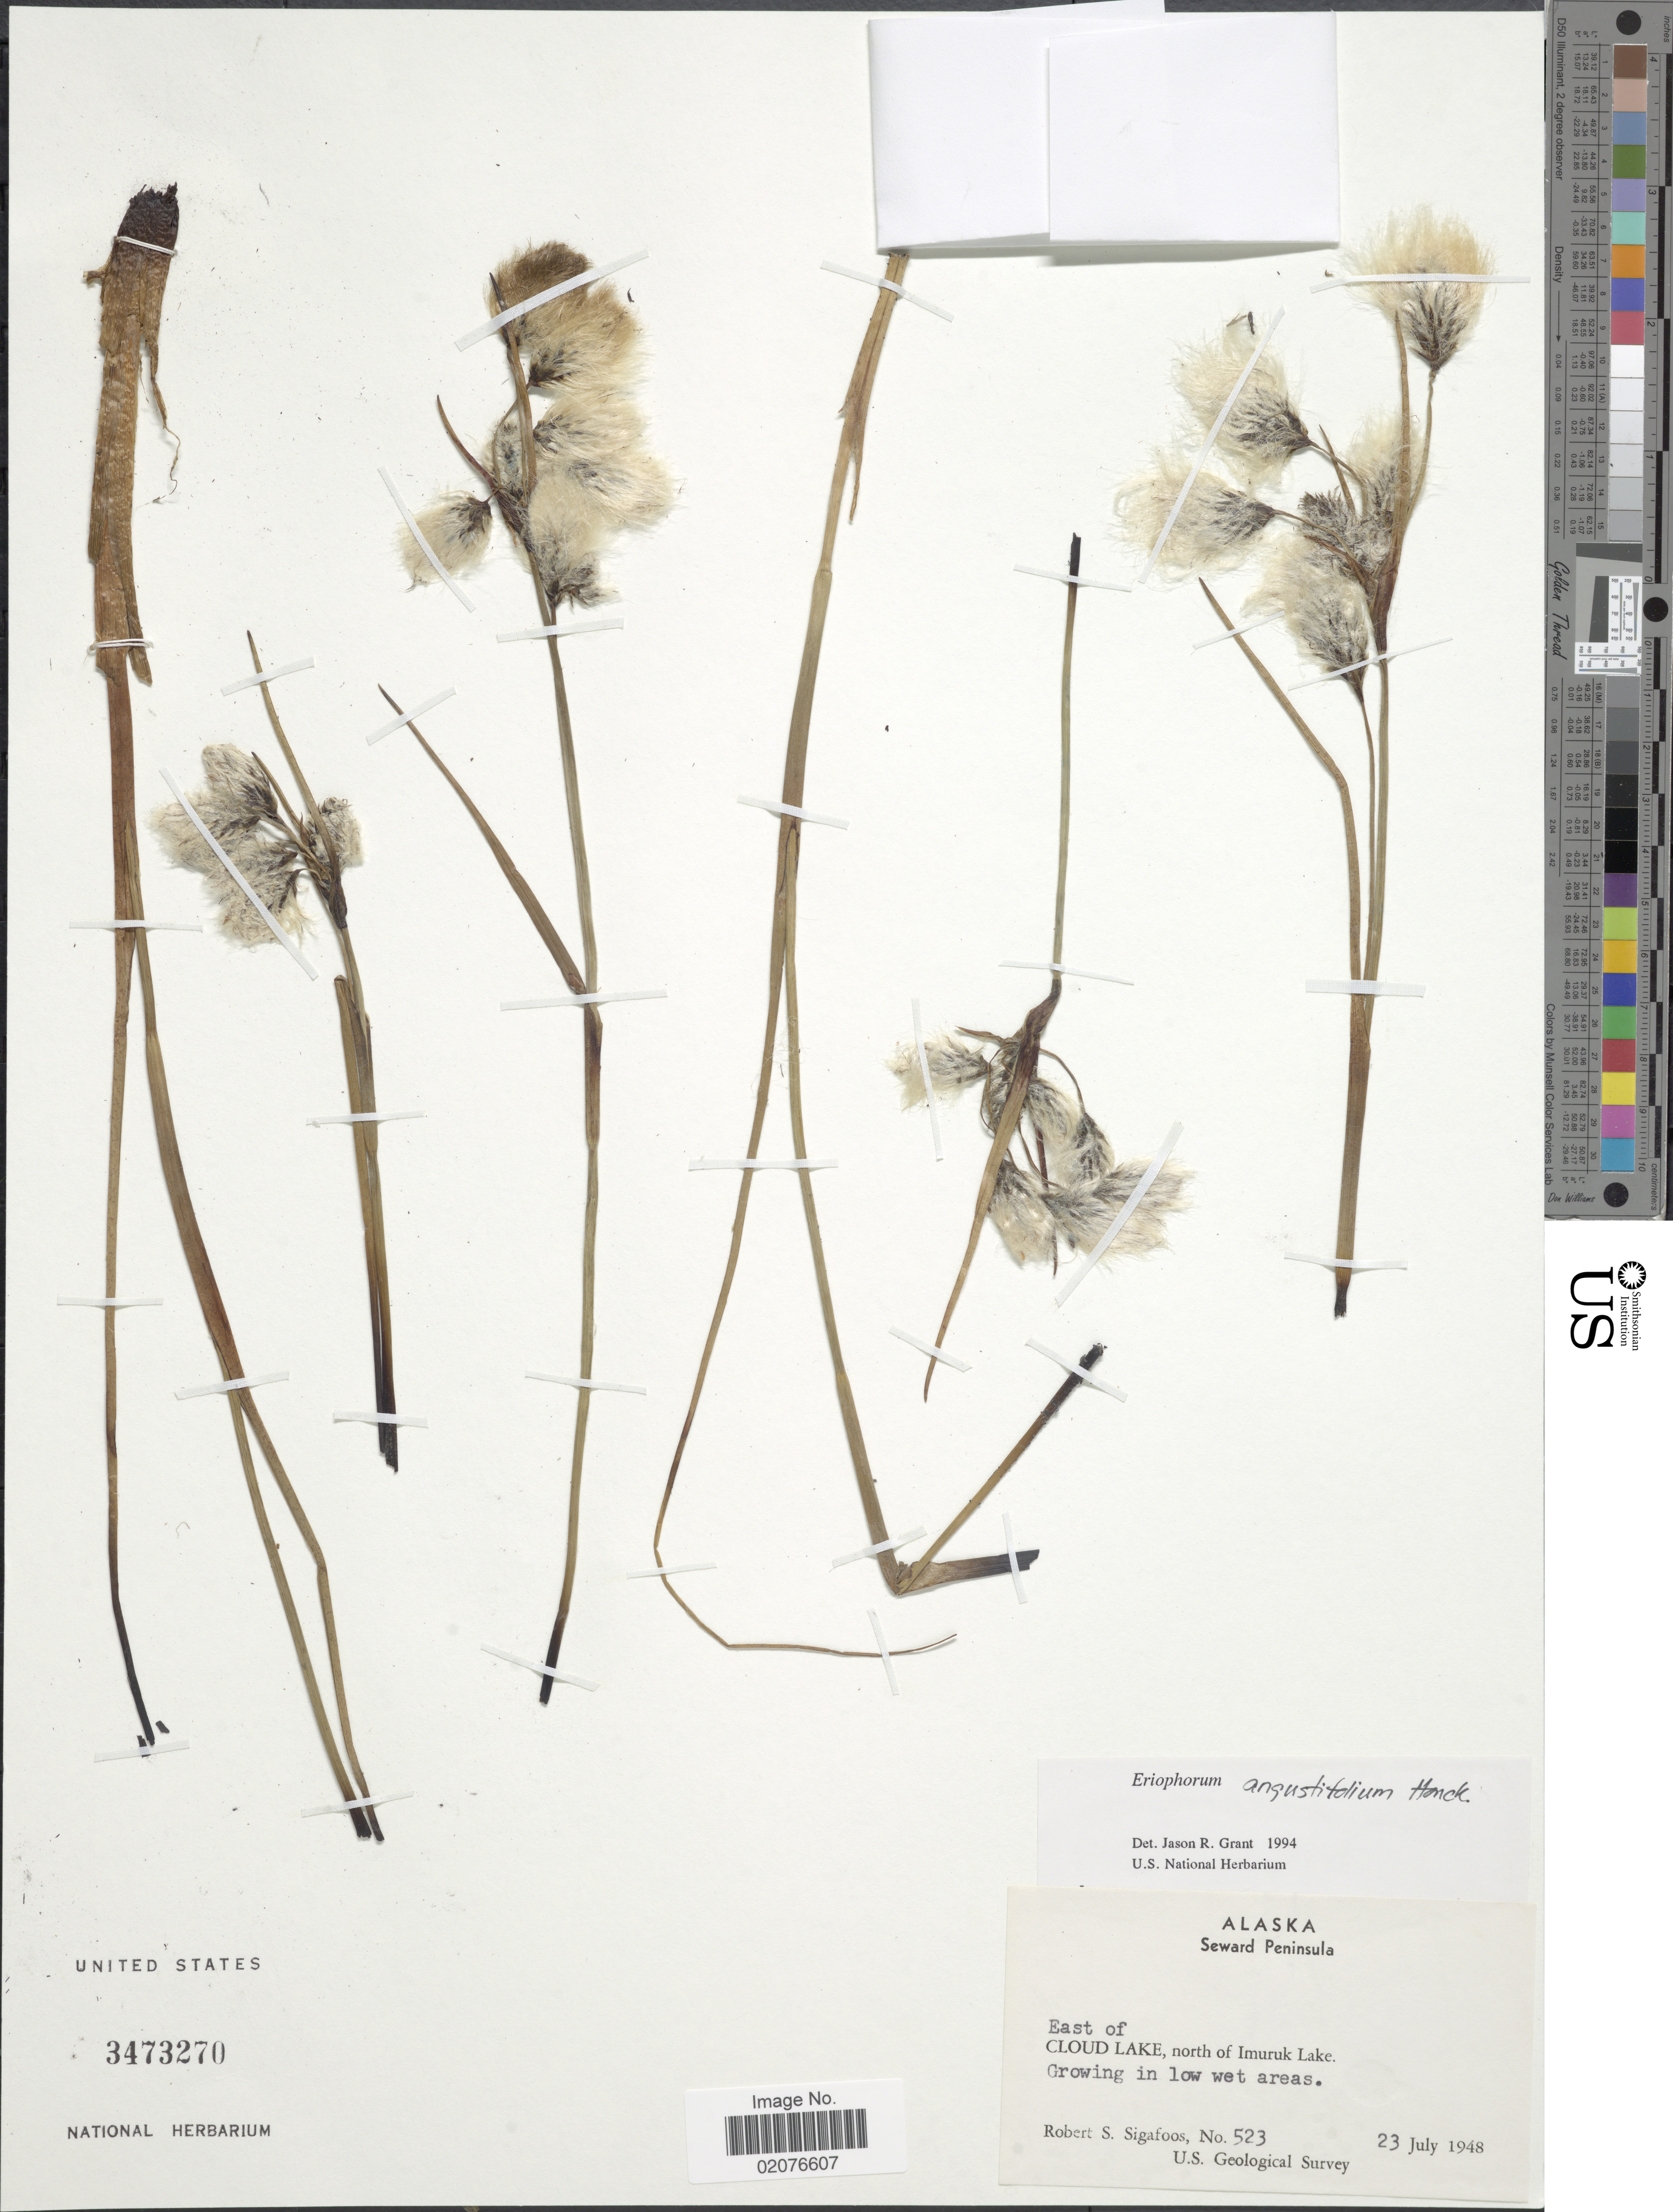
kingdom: Plantae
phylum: Tracheophyta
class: Liliopsida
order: Poales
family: Cyperaceae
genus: Eriophorum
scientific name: Eriophorum angustifolium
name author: Honck.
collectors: R. Sigafoos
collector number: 523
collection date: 1948-07-23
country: United States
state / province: Alaska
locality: Seward Peninsula, East of Cloud Lake, north of Imuruk Lake. Growing in low wet areas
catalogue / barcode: US 3473270